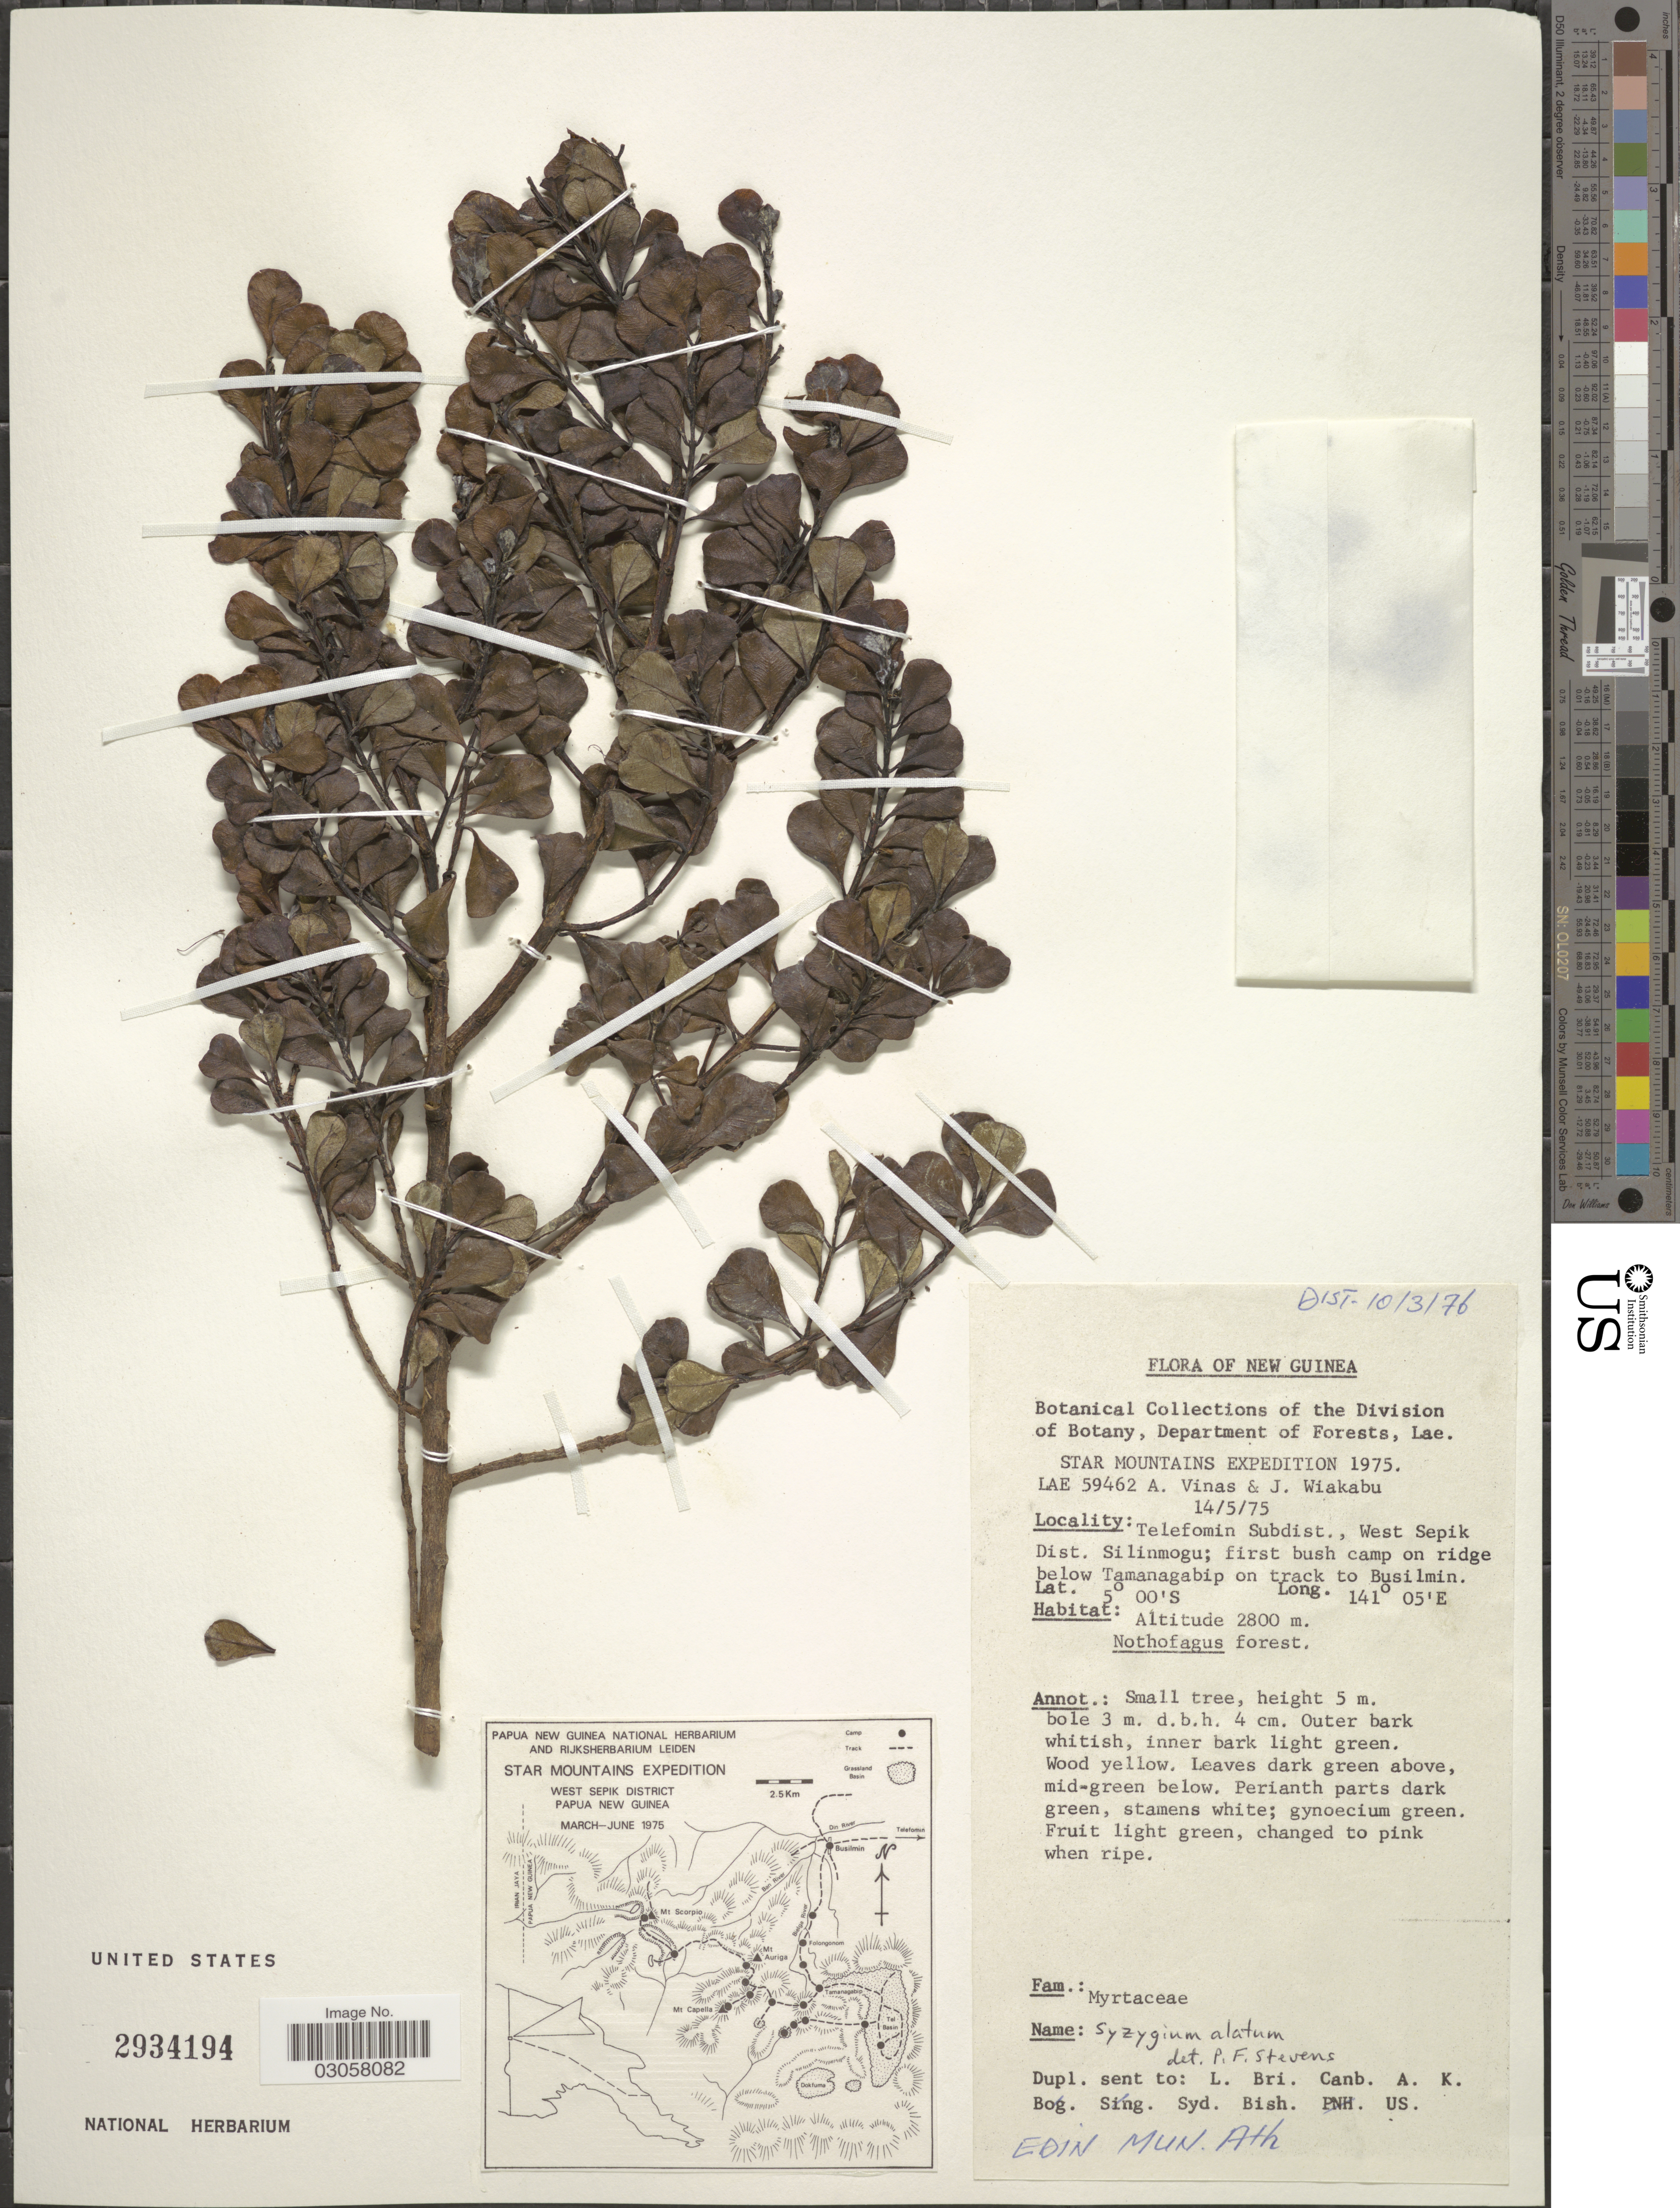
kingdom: Plantae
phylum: Tracheophyta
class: Magnoliopsida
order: Myrtales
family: Myrtaceae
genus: Syzygium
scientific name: Syzygium alatum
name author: (Lauterb.) Diels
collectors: A. Vinas & J. Wiakabu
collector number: LAE 59462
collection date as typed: Transcribed d/m/y: 14/5/75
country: Papua New Guinea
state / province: Sandaun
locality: New Guinea. Telefomin Subdist., West Sepik Dist. Silinmogu; first bush camp on ridge below Tamangabip on track to Busilmin.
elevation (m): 2800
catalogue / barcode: US 2934194